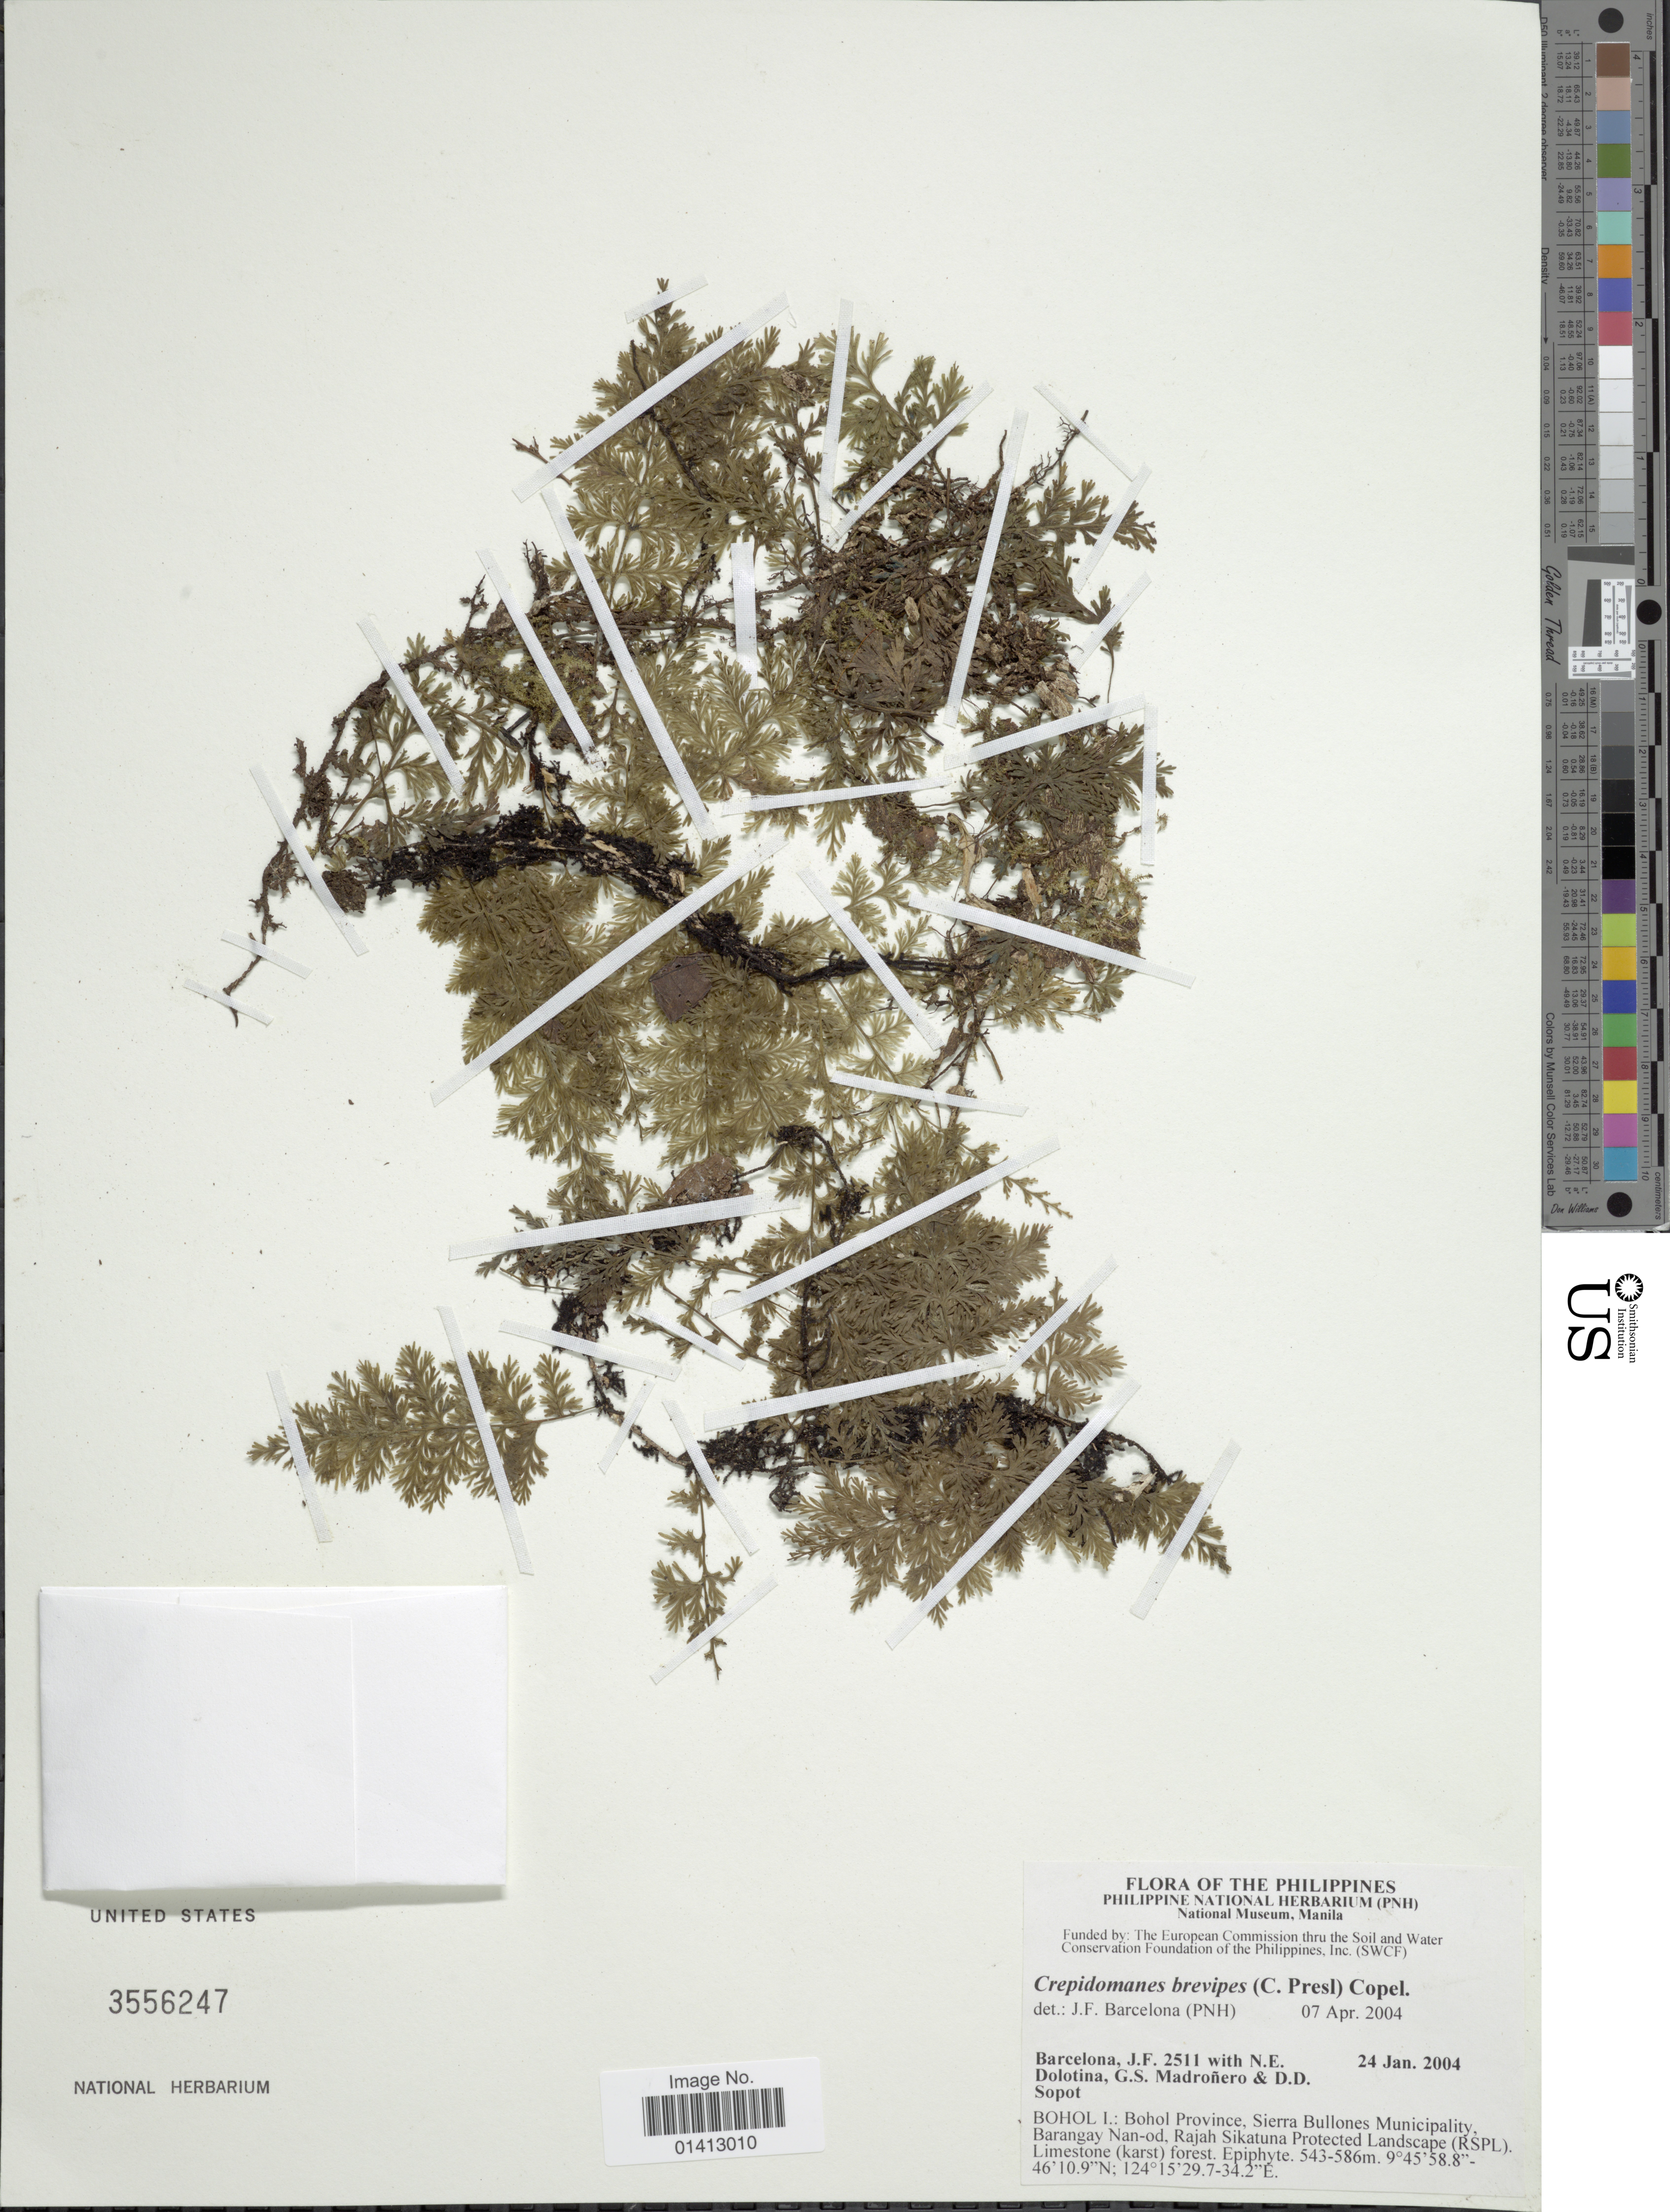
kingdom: Plantae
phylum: Tracheophyta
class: Polypodiopsida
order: Hymenophyllales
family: Hymenophyllaceae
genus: Crepidomanes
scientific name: Crepidomanes brevipes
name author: (C. Presl) Copel.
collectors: J. F. Barcelona, N. Dolotina, G. Madroñero & D. Sopot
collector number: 2511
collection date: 2004-01-24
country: Philippines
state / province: Central Visayas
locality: Bohol I: Sierra Bullones Municipality, Barrangay Nan-od Sikatuna Protected Landscape (RSPL)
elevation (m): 543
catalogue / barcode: US 3556247